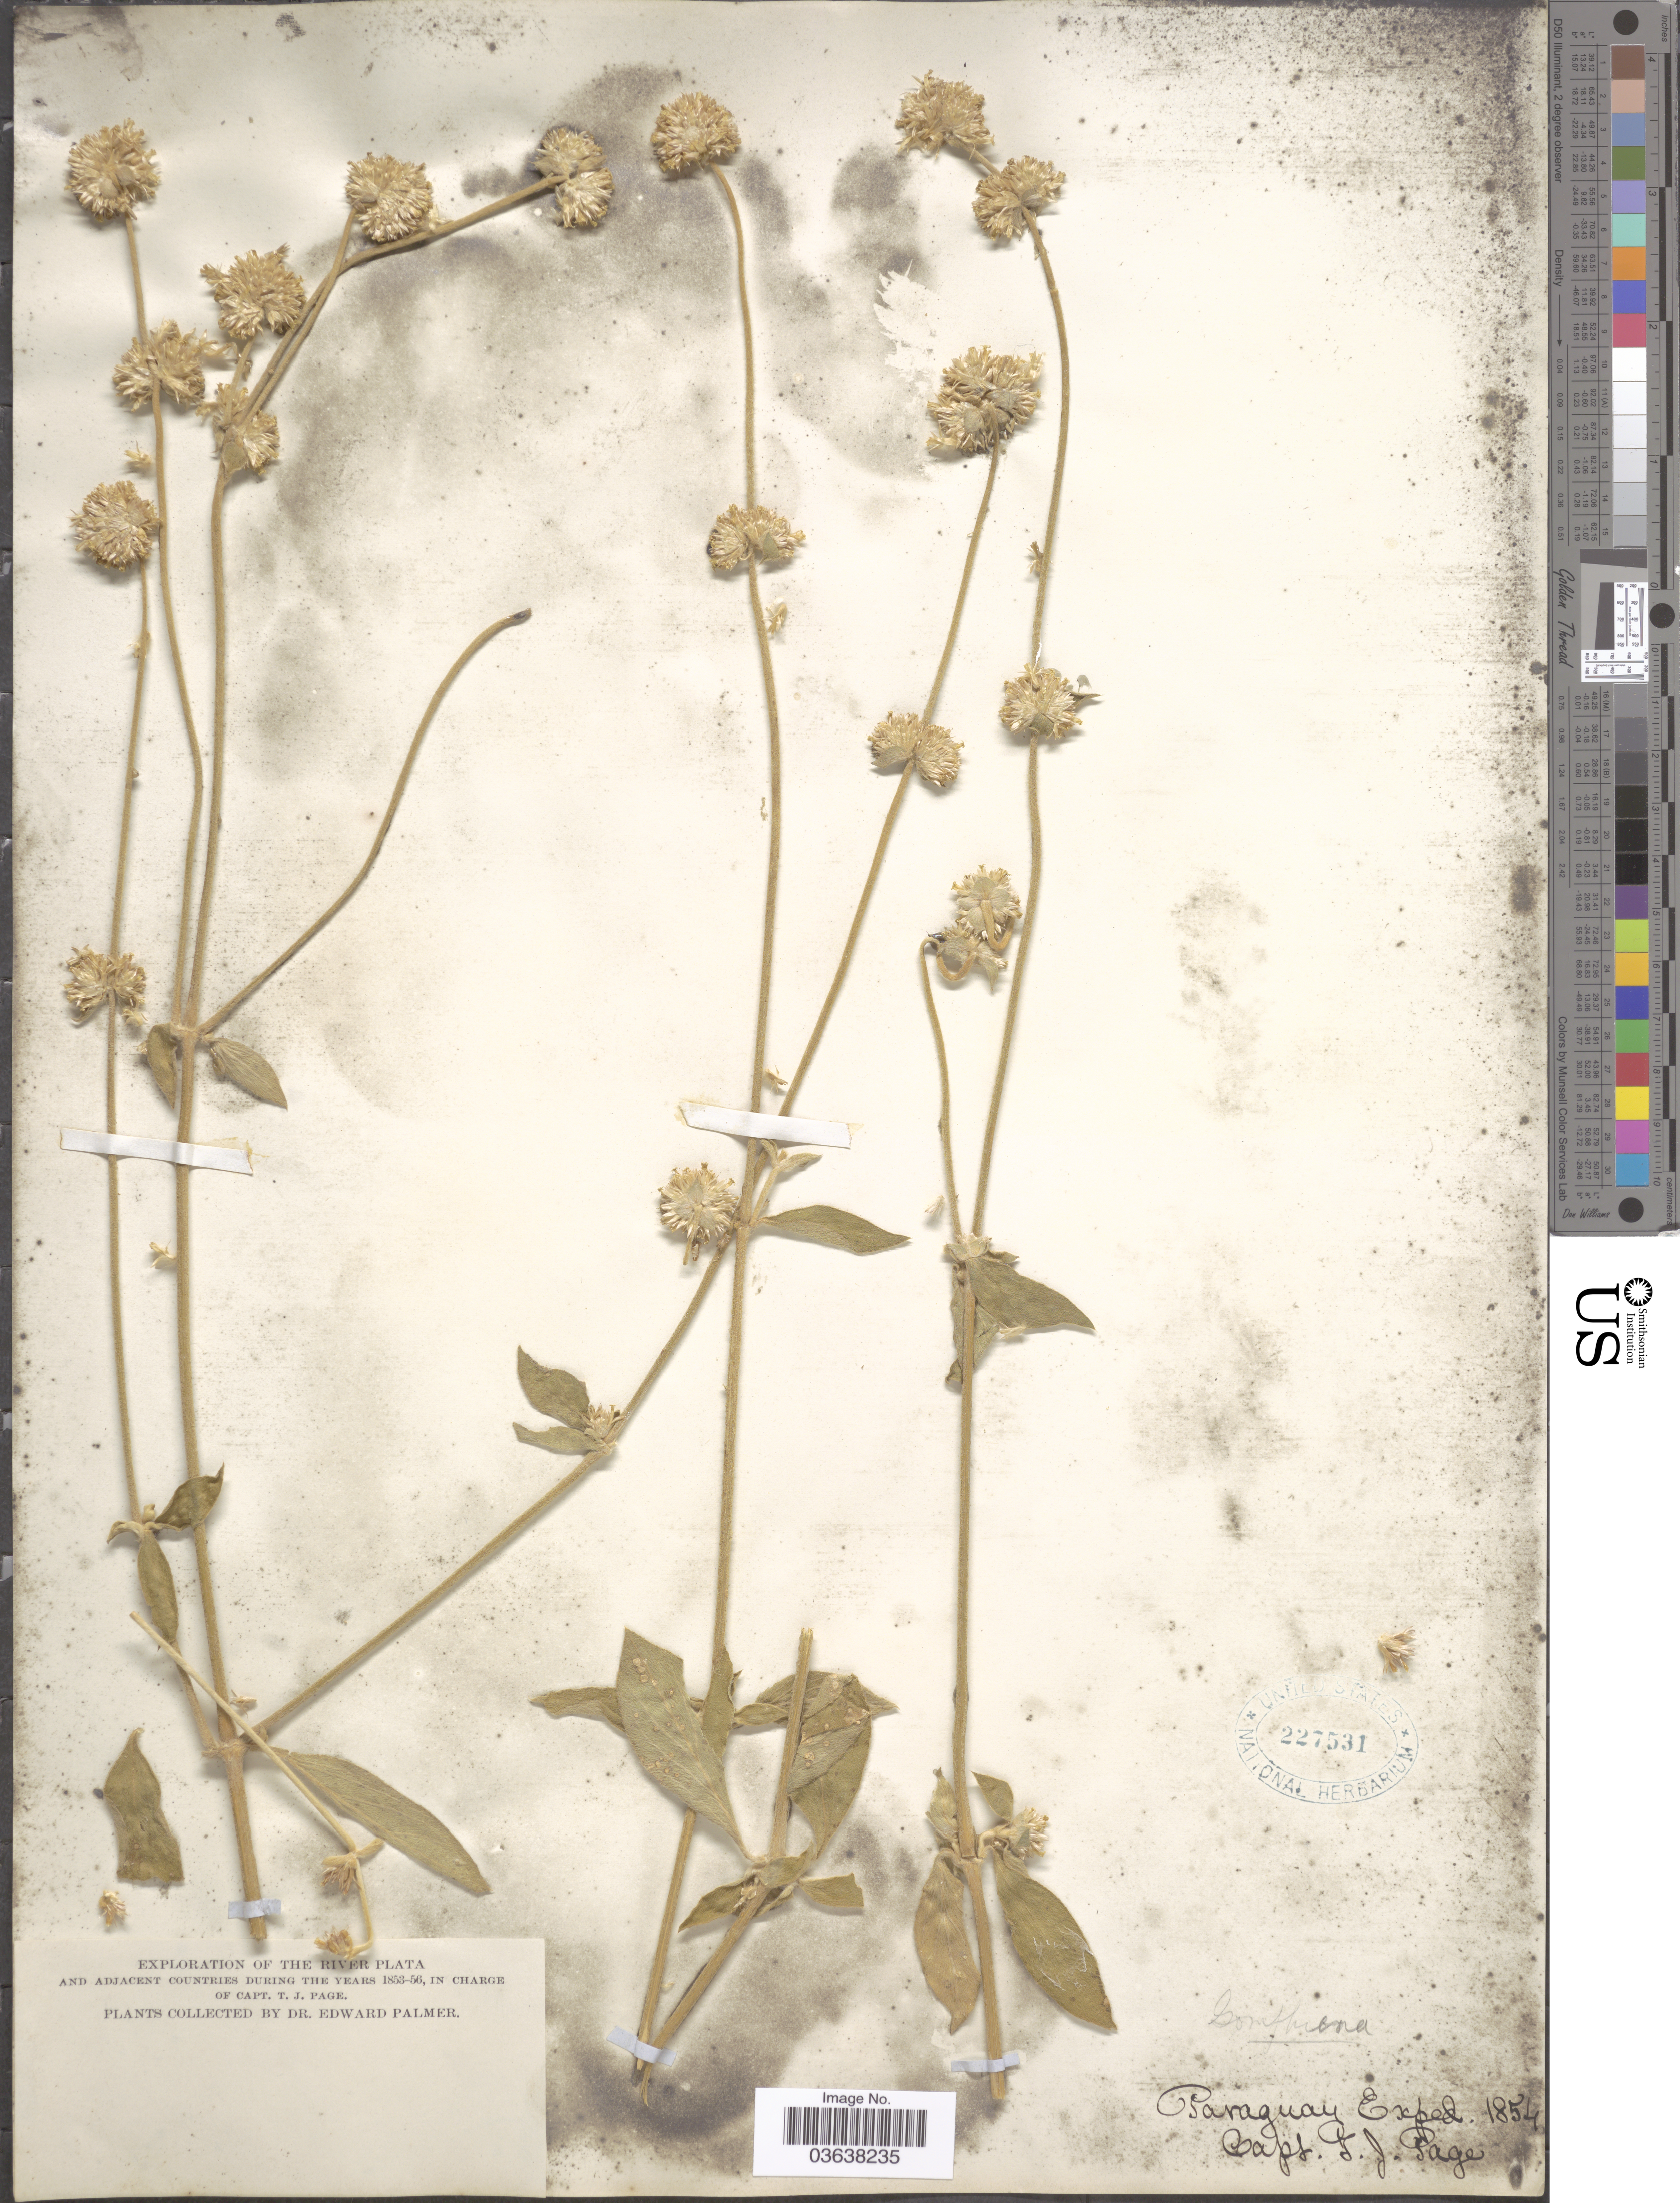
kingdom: Plantae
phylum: Tracheophyta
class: Magnoliopsida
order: Caryophyllales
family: Amaranthaceae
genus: Gomphrena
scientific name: Gomphrena villosa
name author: Mart.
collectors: T. J. Page & E. Palmer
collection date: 1854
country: Paraguay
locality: The River Plata and adjacent countries.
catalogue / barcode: US 227531